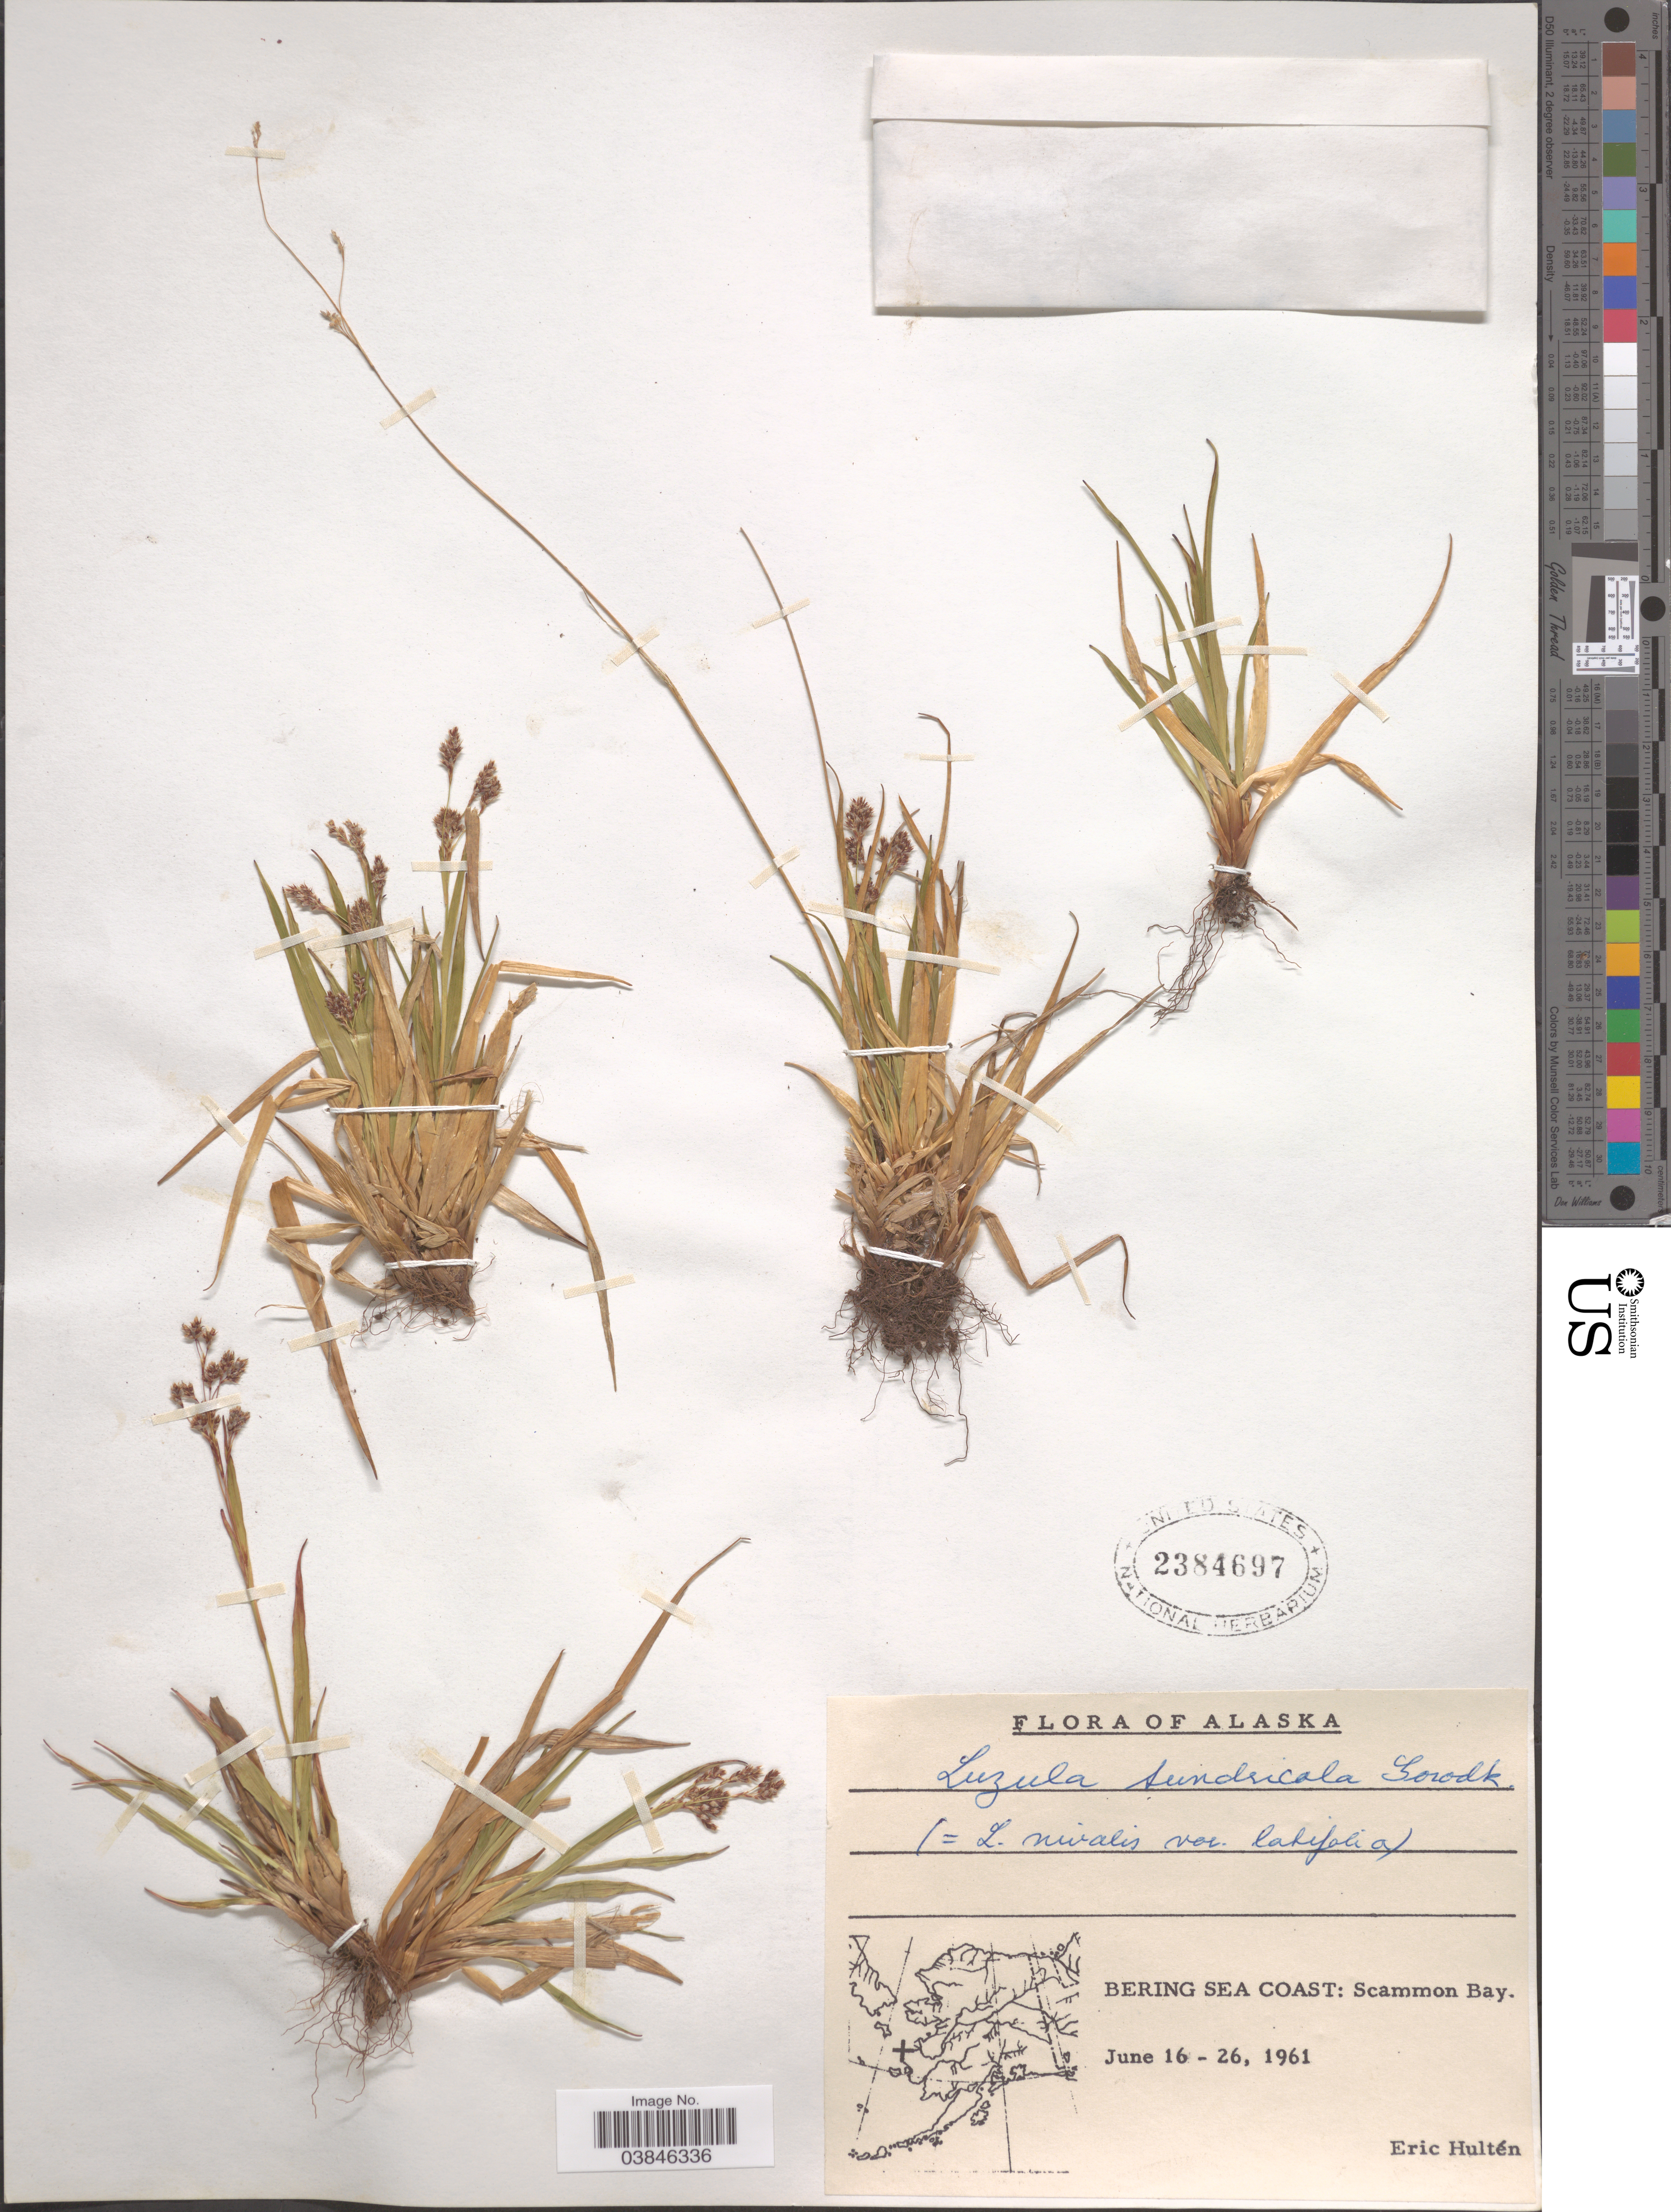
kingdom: Plantae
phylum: Tracheophyta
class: Liliopsida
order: Poales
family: Juncaceae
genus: Luzula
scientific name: Luzula nivalis var. latifolia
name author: Sam. ex Hultén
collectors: E. G. Hultén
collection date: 1961-06-16/1961-06-26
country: United States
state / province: Alaska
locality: Bering Sea Coast: Scammon Bay.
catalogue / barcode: US 2384697